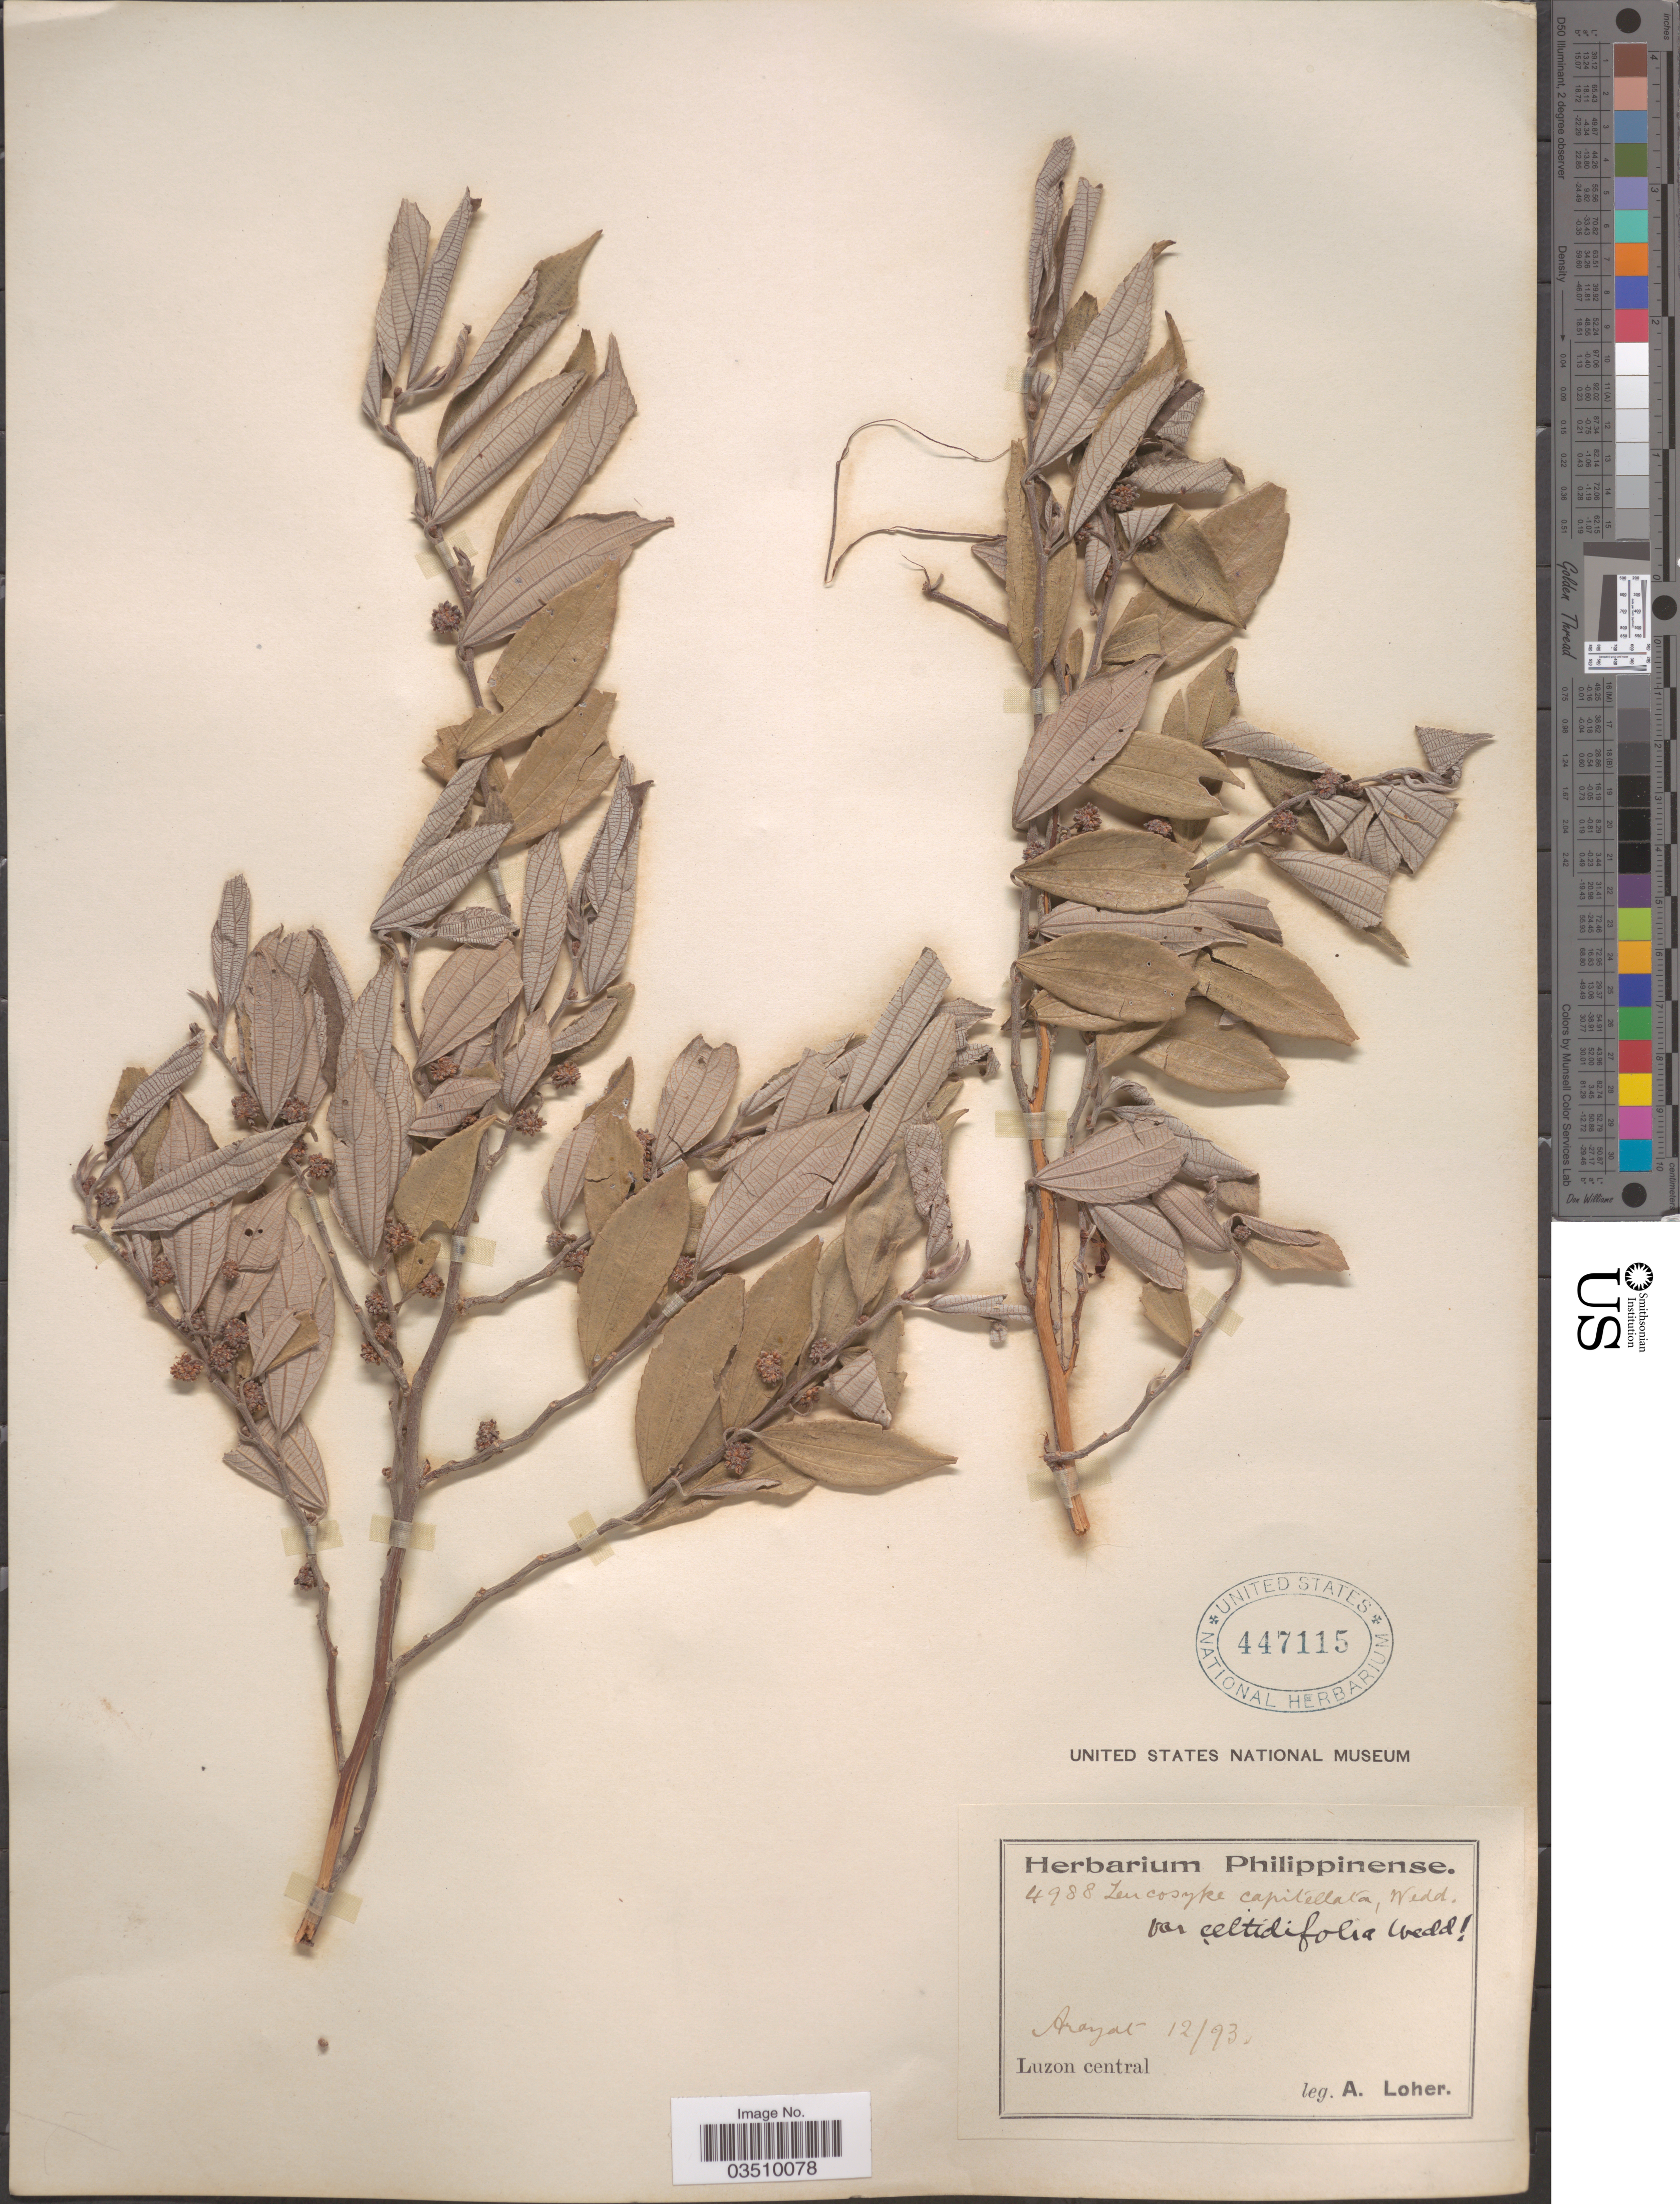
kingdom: Plantae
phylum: Tracheophyta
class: Magnoliopsida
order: Rosales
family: Urticaceae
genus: Leucosyke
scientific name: Leucosyke capitellata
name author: (Poir.) Wedd.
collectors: A. Loher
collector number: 4988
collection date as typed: Transcribed d/m/y: /12/93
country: Philippines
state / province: Central Luzon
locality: Arayat. Luzon central.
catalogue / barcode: US 447115